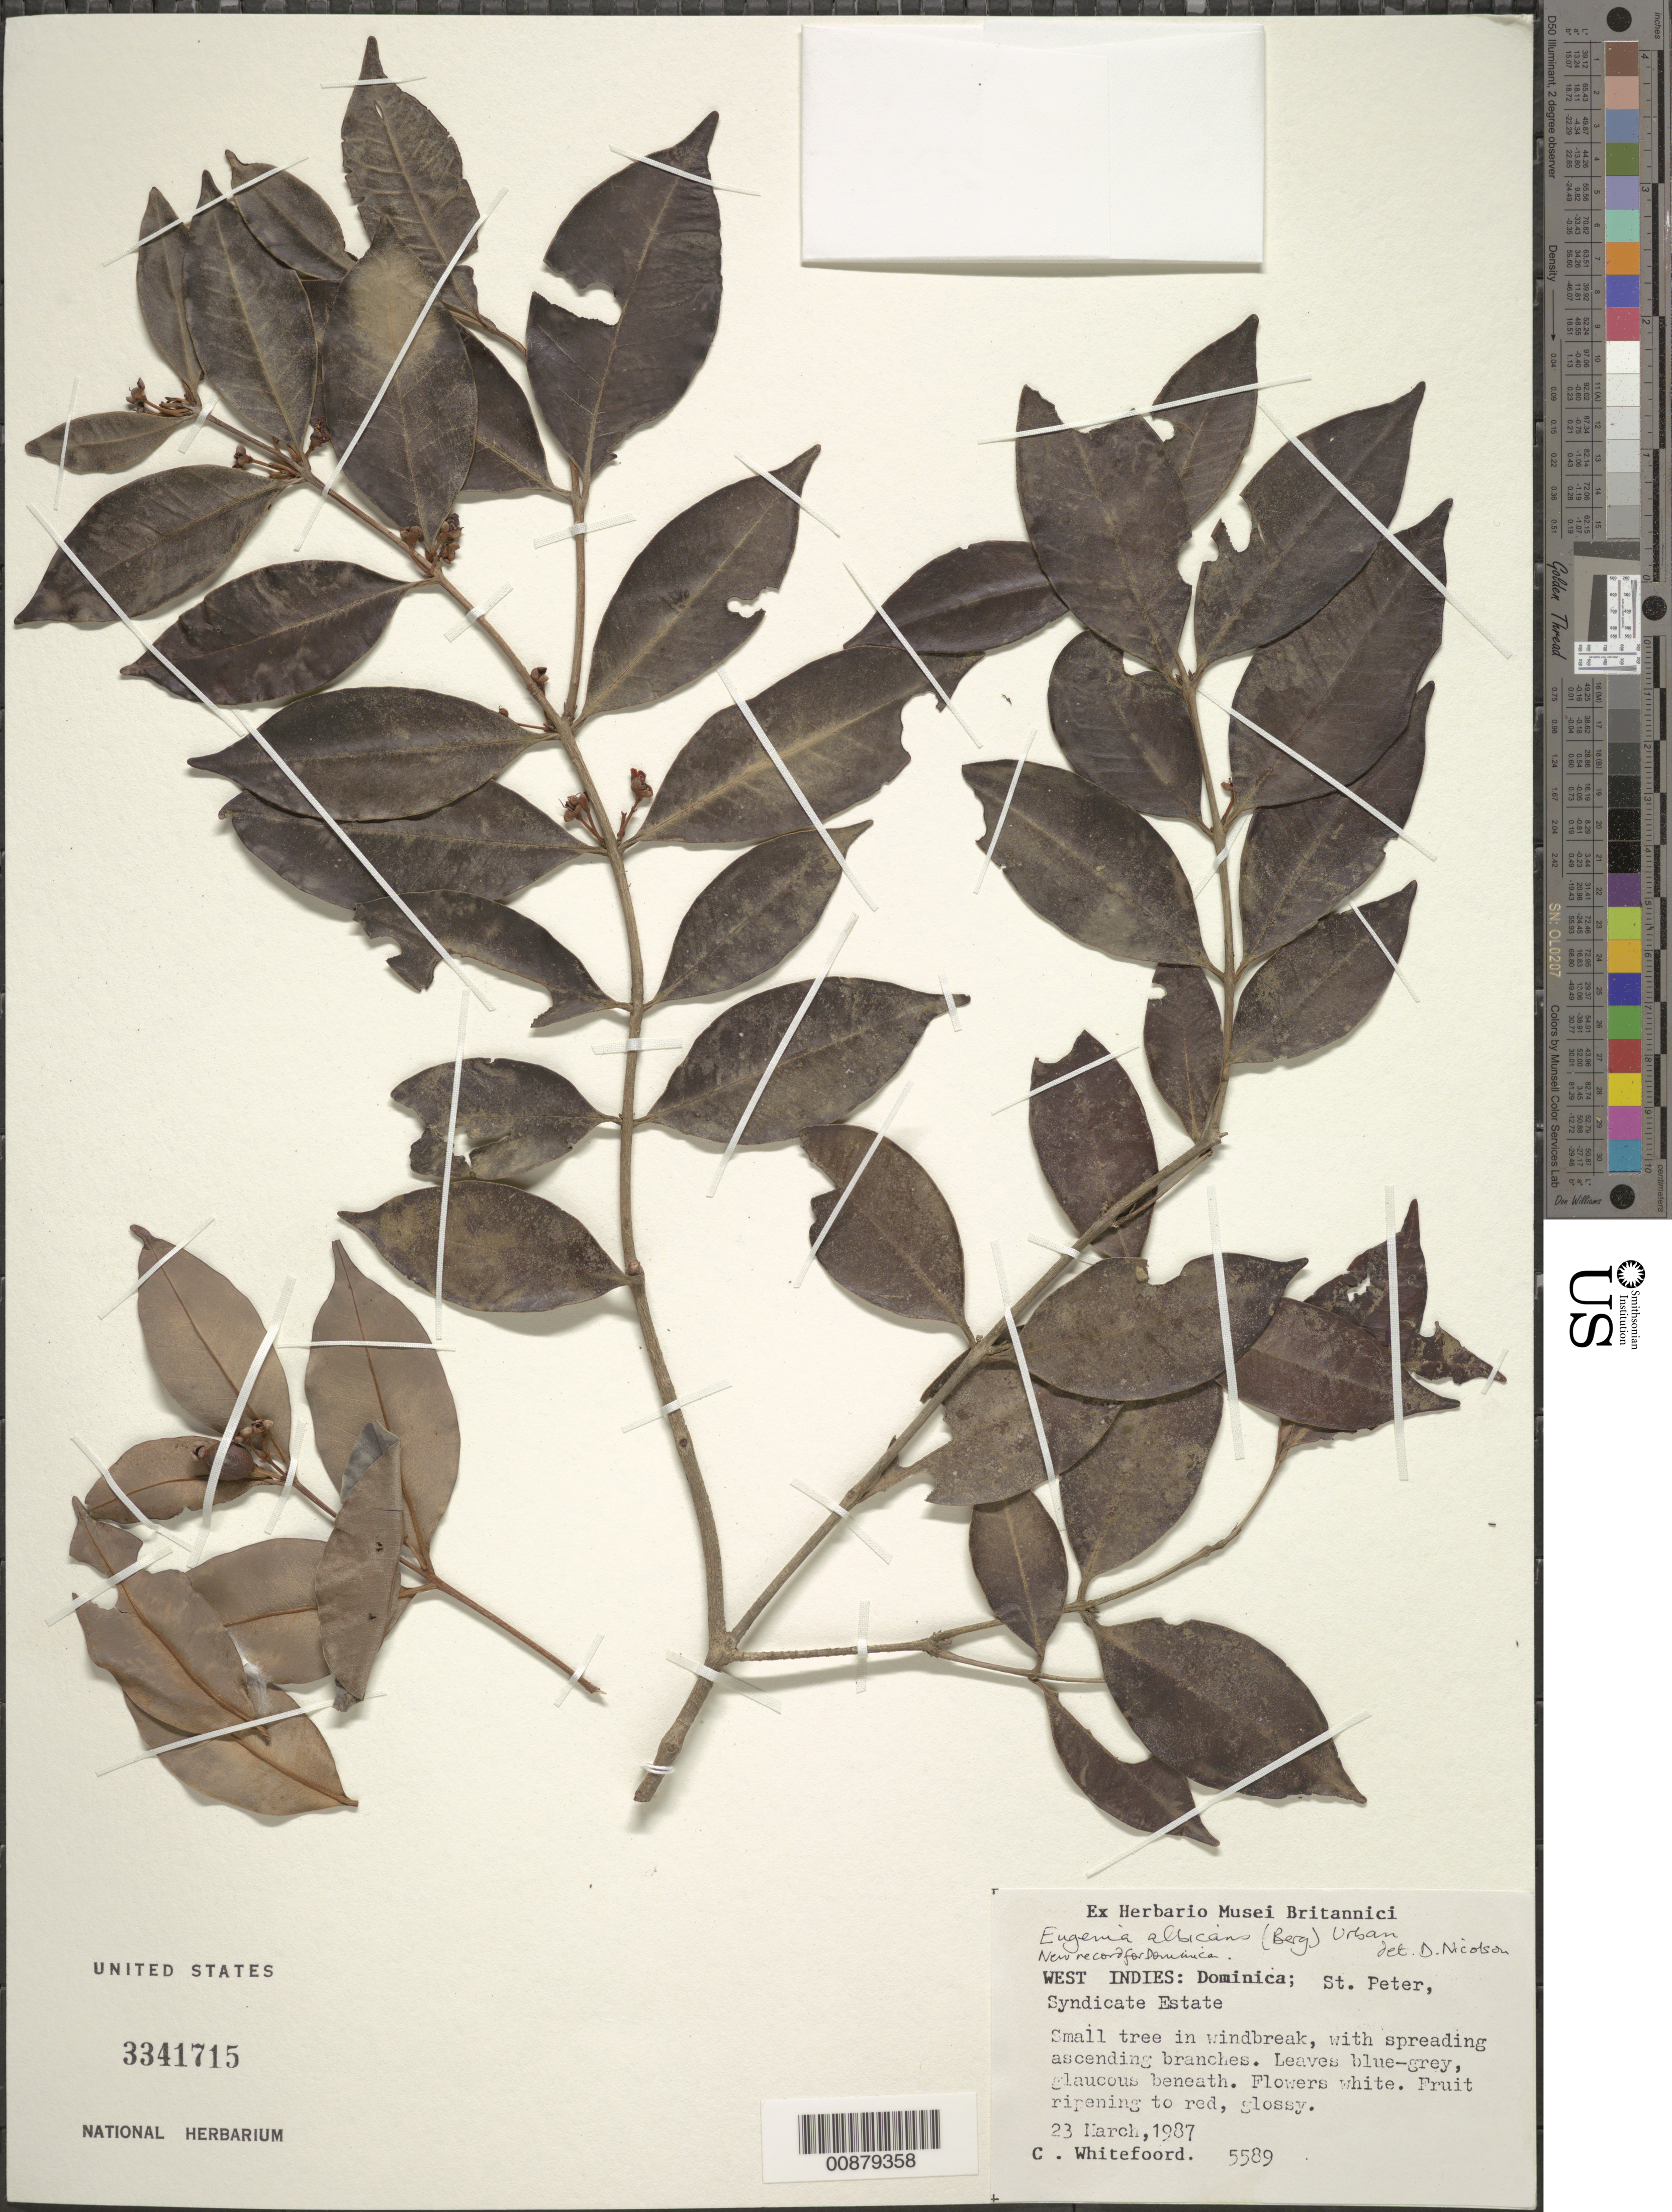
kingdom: Plantae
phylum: Tracheophyta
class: Magnoliopsida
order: Myrtales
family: Myrtaceae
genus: Eugenia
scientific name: Eugenia albicans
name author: (O. Berg) Urb.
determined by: Nicolson, Dan H.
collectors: C. Whitefoord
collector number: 5589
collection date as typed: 23 Mar 1987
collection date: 1987-03-23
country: Dominica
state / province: St. Peter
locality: Syndicate Estate.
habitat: In windbreak.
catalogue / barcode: US 3341715